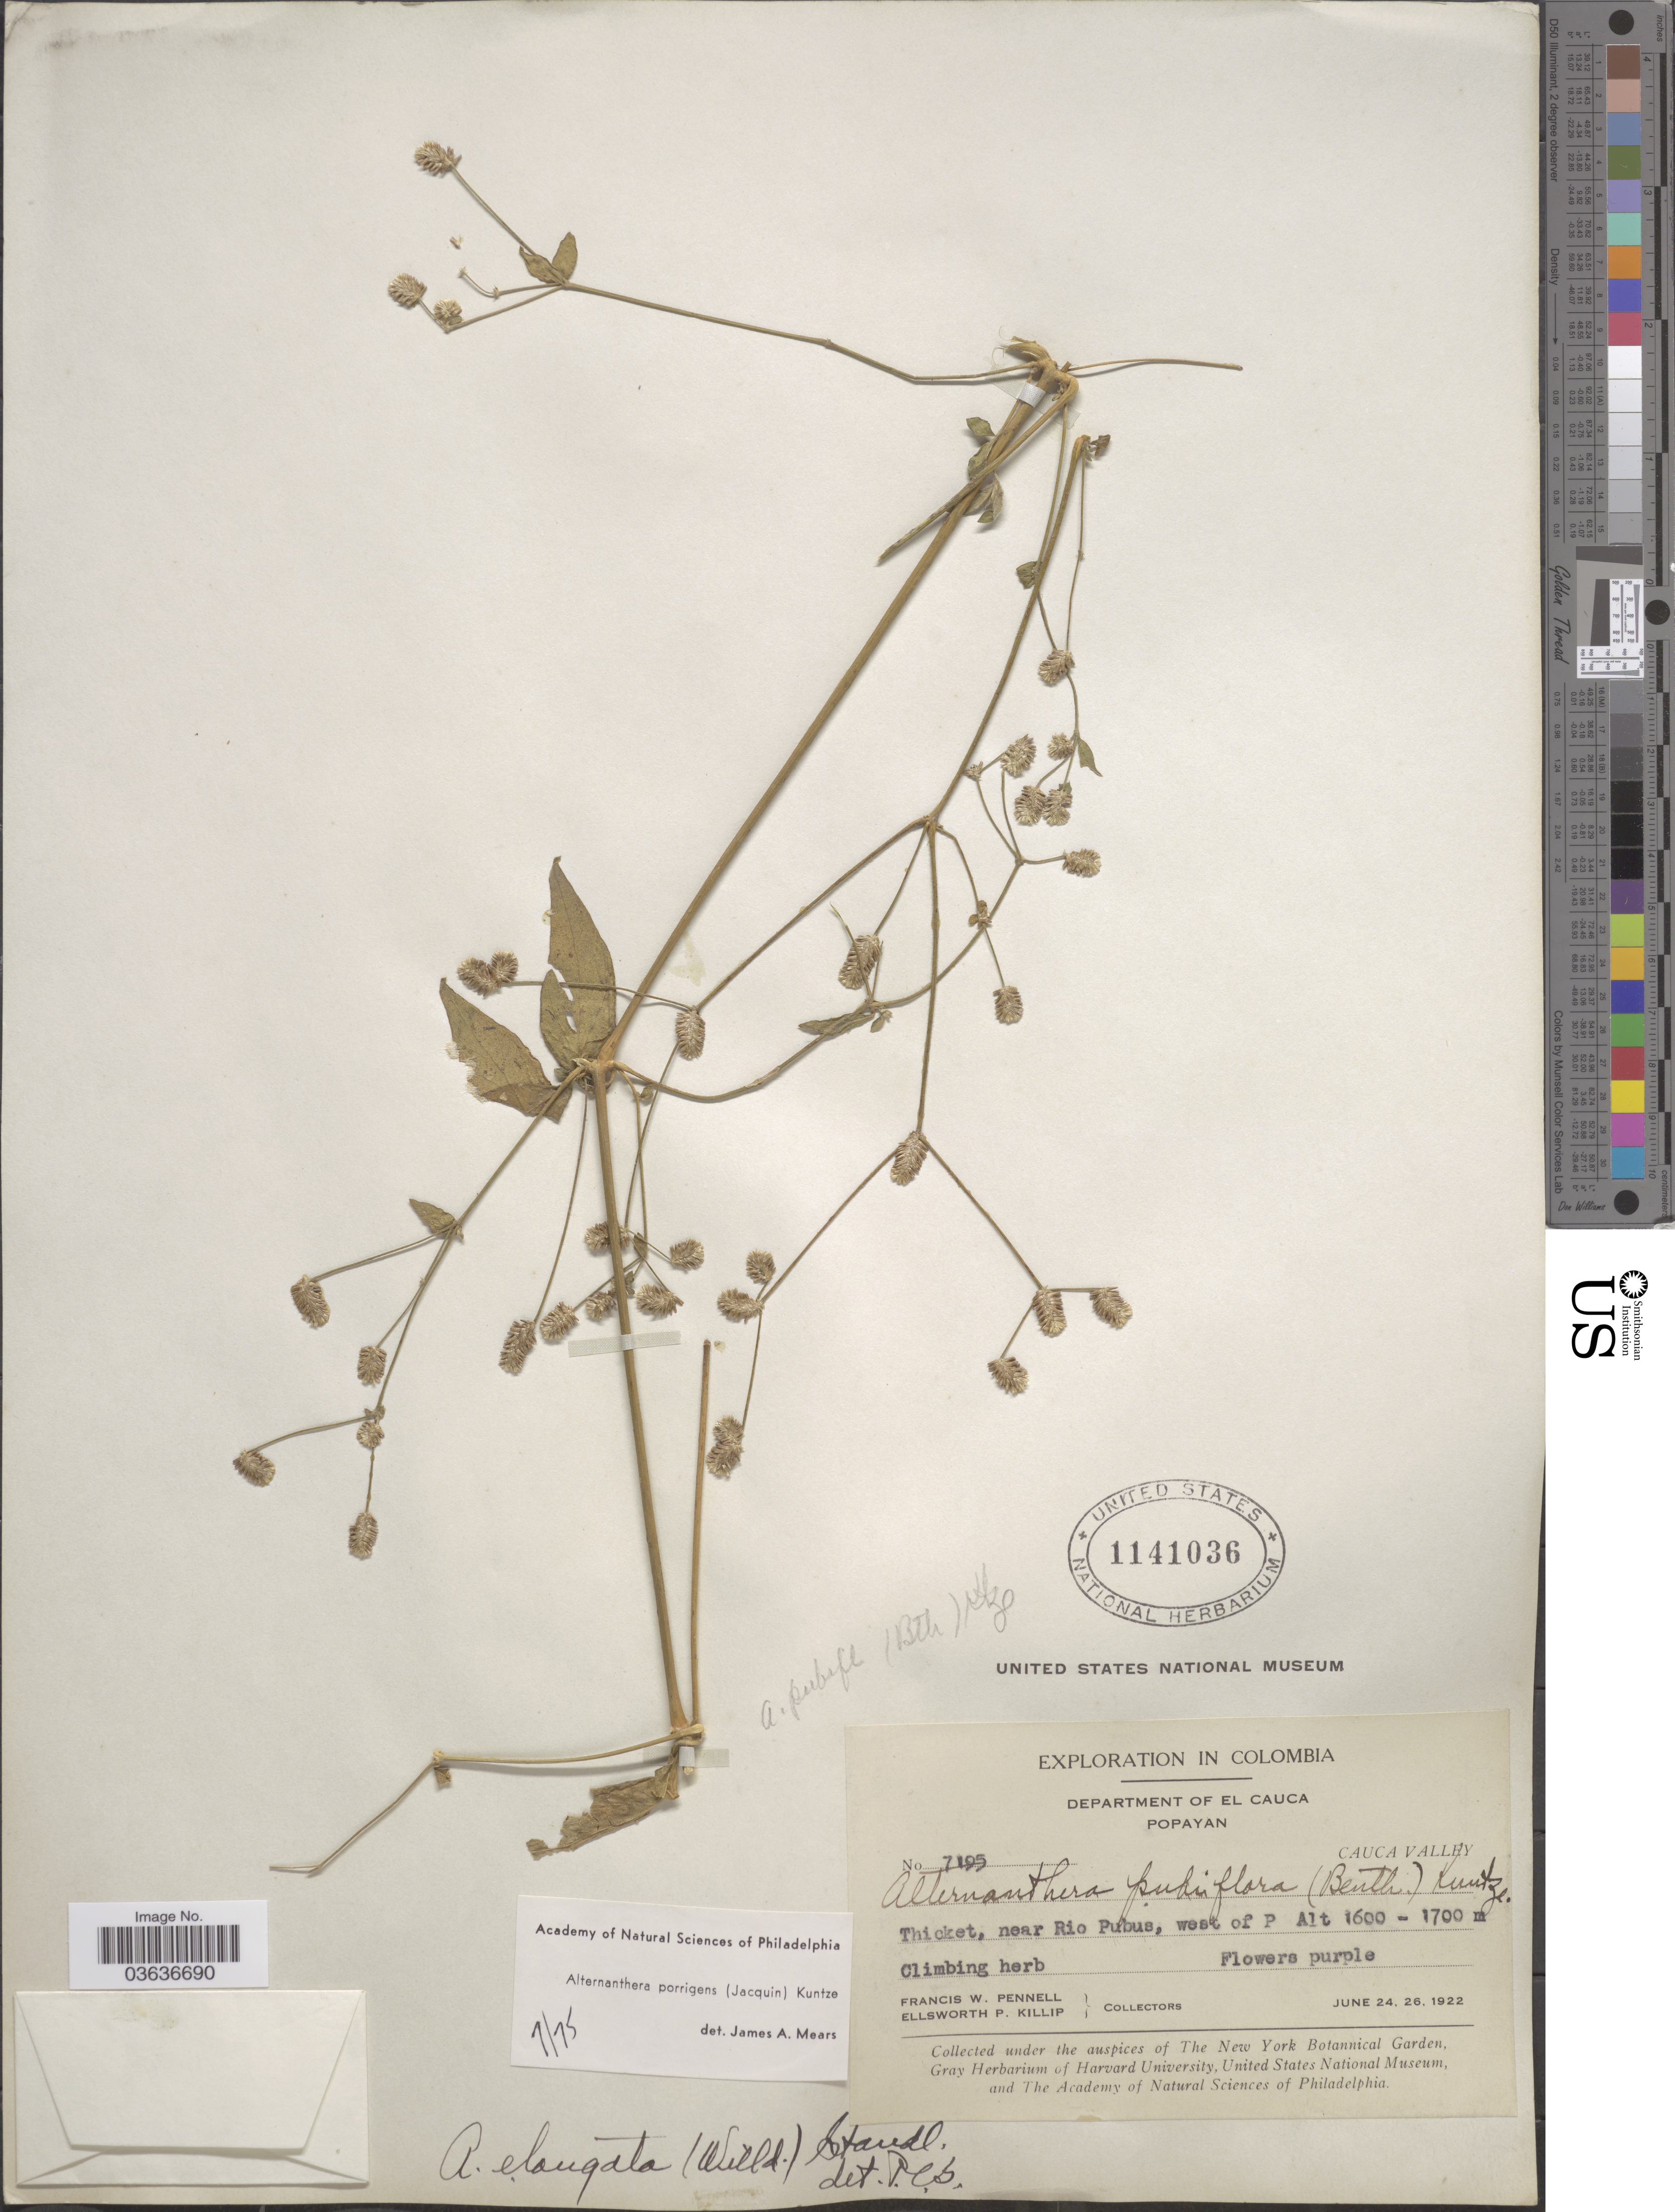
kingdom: Plantae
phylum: Tracheophyta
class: Magnoliopsida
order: Caryophyllales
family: Amaranthaceae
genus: Alternanthera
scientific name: Alternanthera porrigens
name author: (Jacq.) Kuntze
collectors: F. W. Pennell & E. P. Killip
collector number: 7195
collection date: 1922-06-24/1922-06-26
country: Colombia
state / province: Cauca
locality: Department of El Cauca. Popayan. Cauca Valley. Near Rio Pubus, west of P.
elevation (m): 1600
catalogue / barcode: US 1141036